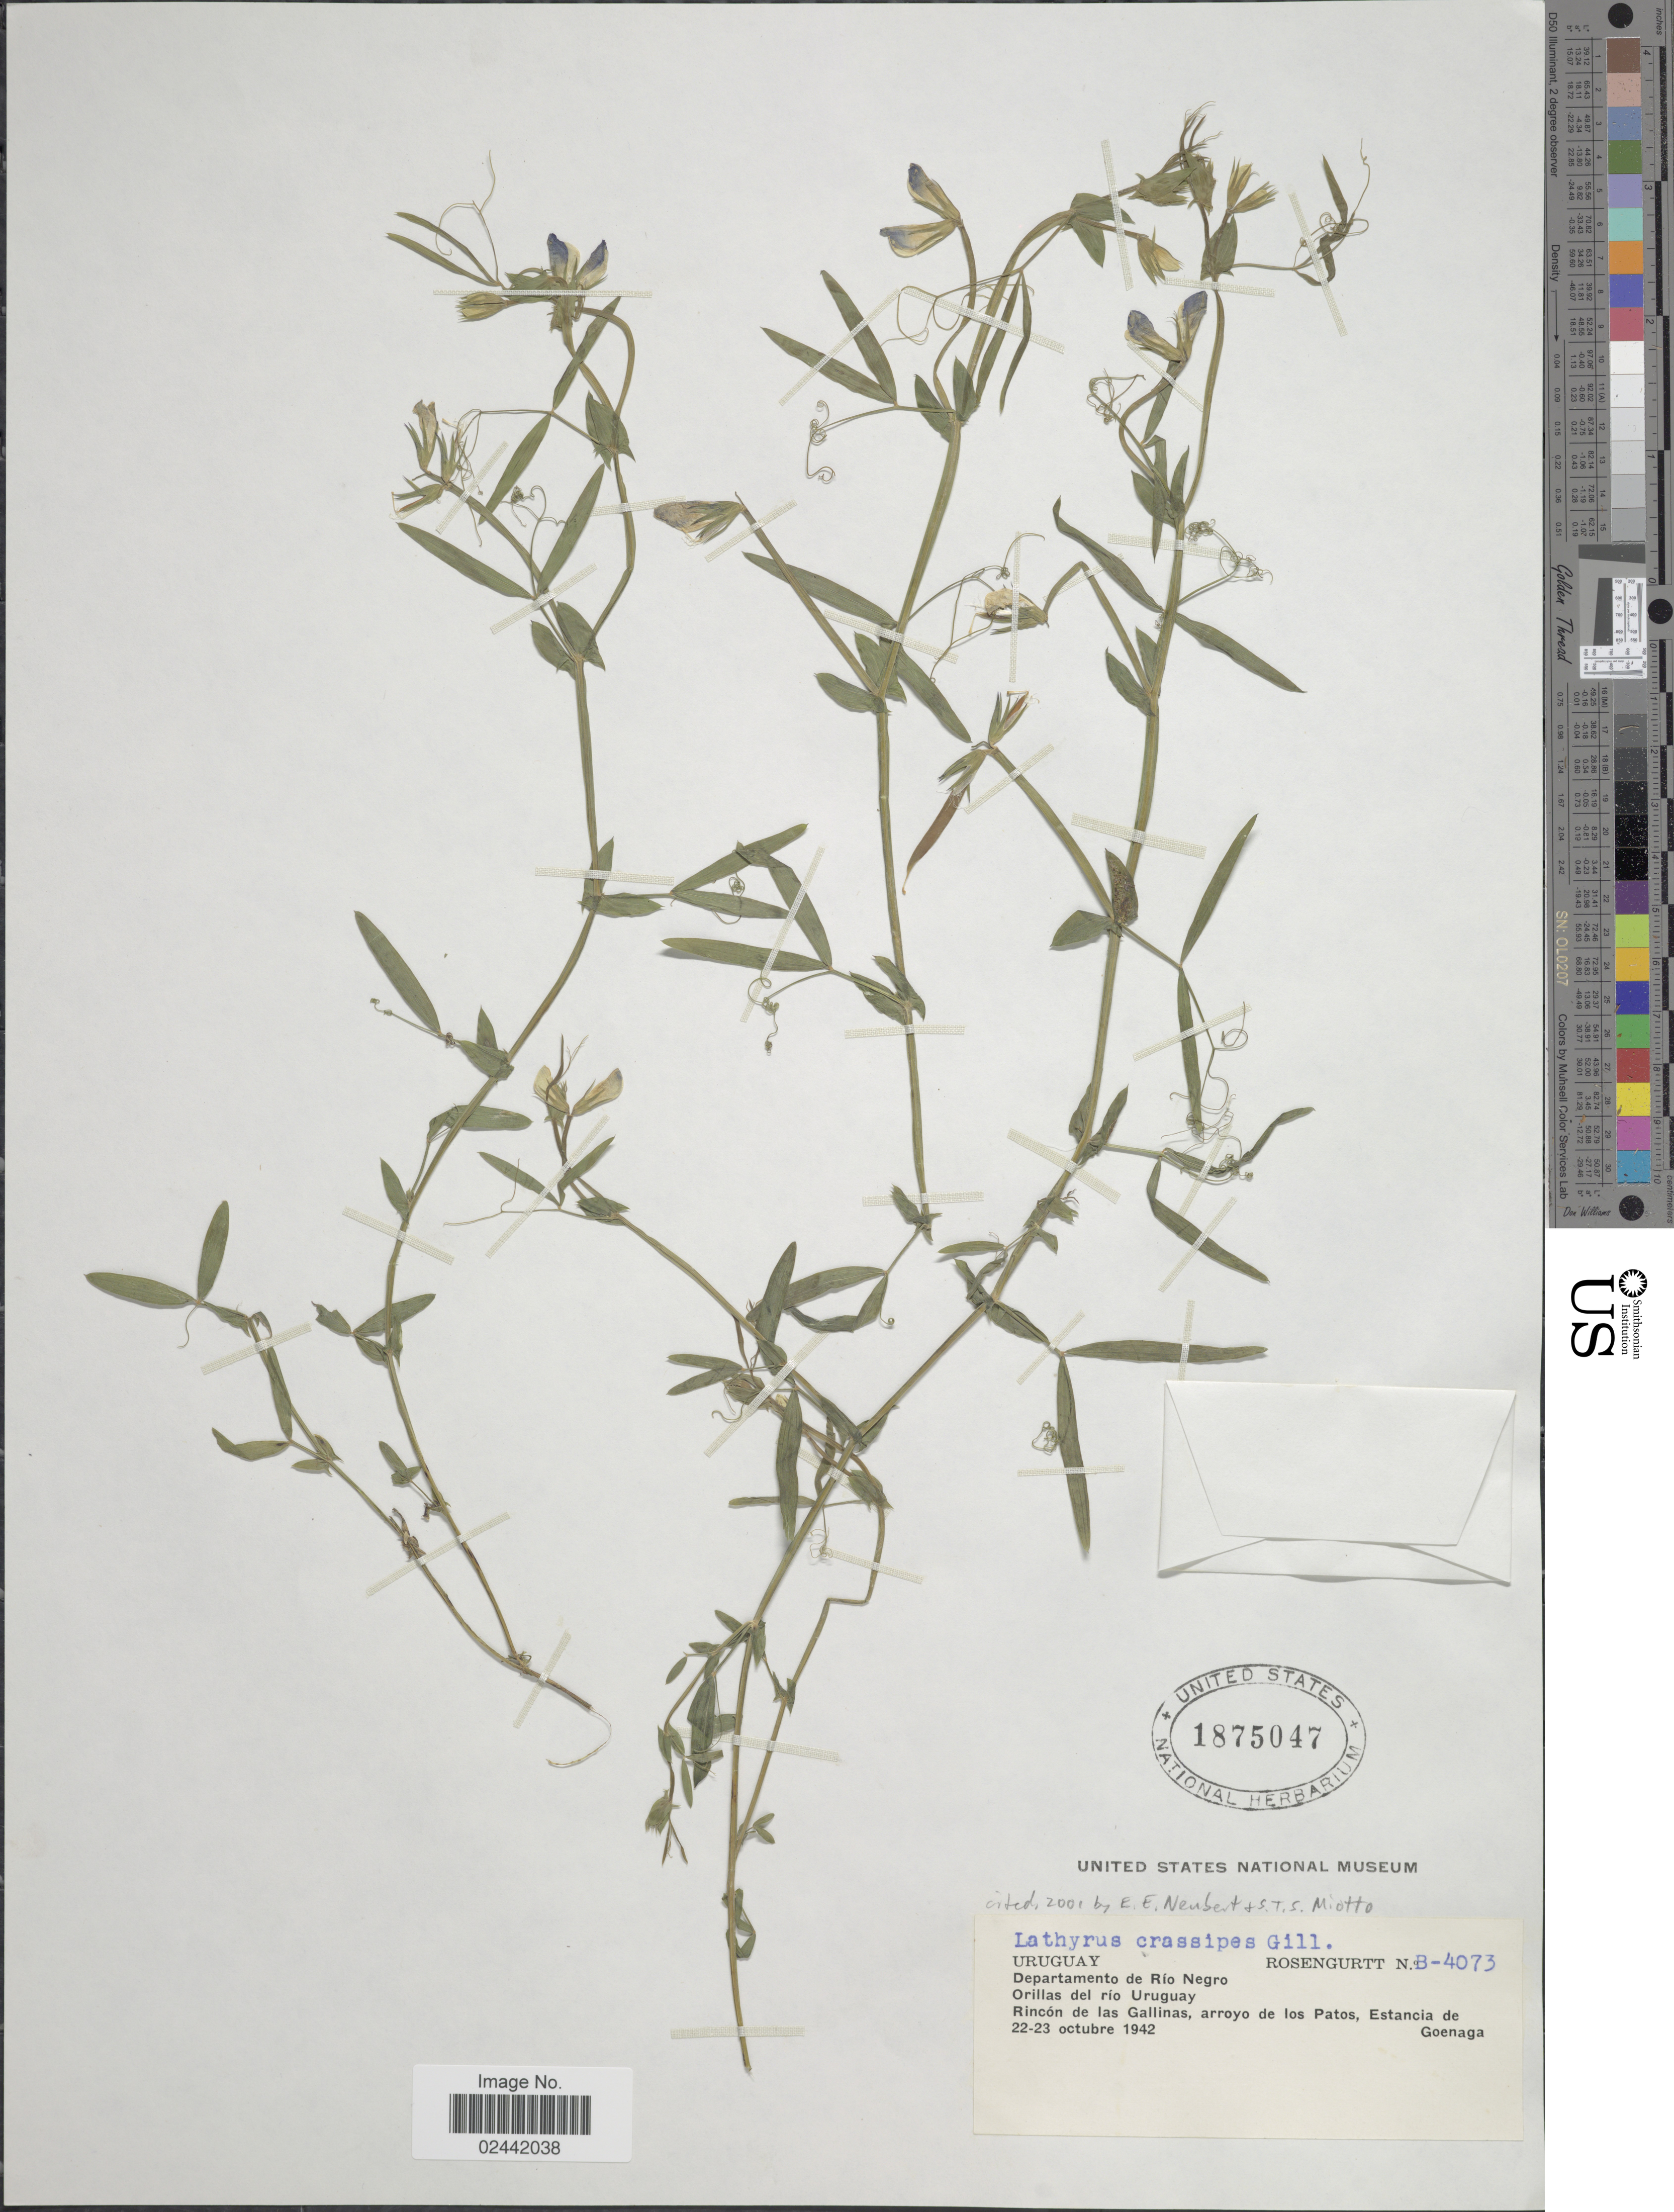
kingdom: Plantae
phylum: Tracheophyta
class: Magnoliopsida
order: Fabales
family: Fabaceae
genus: Lathyrus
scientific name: Lathyrus crassipes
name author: Gillies ex Hook. & Arn.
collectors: Rosengurtt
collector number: B-4073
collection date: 1942-10-22/1942-10-23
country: Uruguay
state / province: Rio Negro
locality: Orillas del rio Uruguay. Rincon de las Gallinas, arroyo de los Patos, Estancia de Goenaga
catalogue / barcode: US 1875047